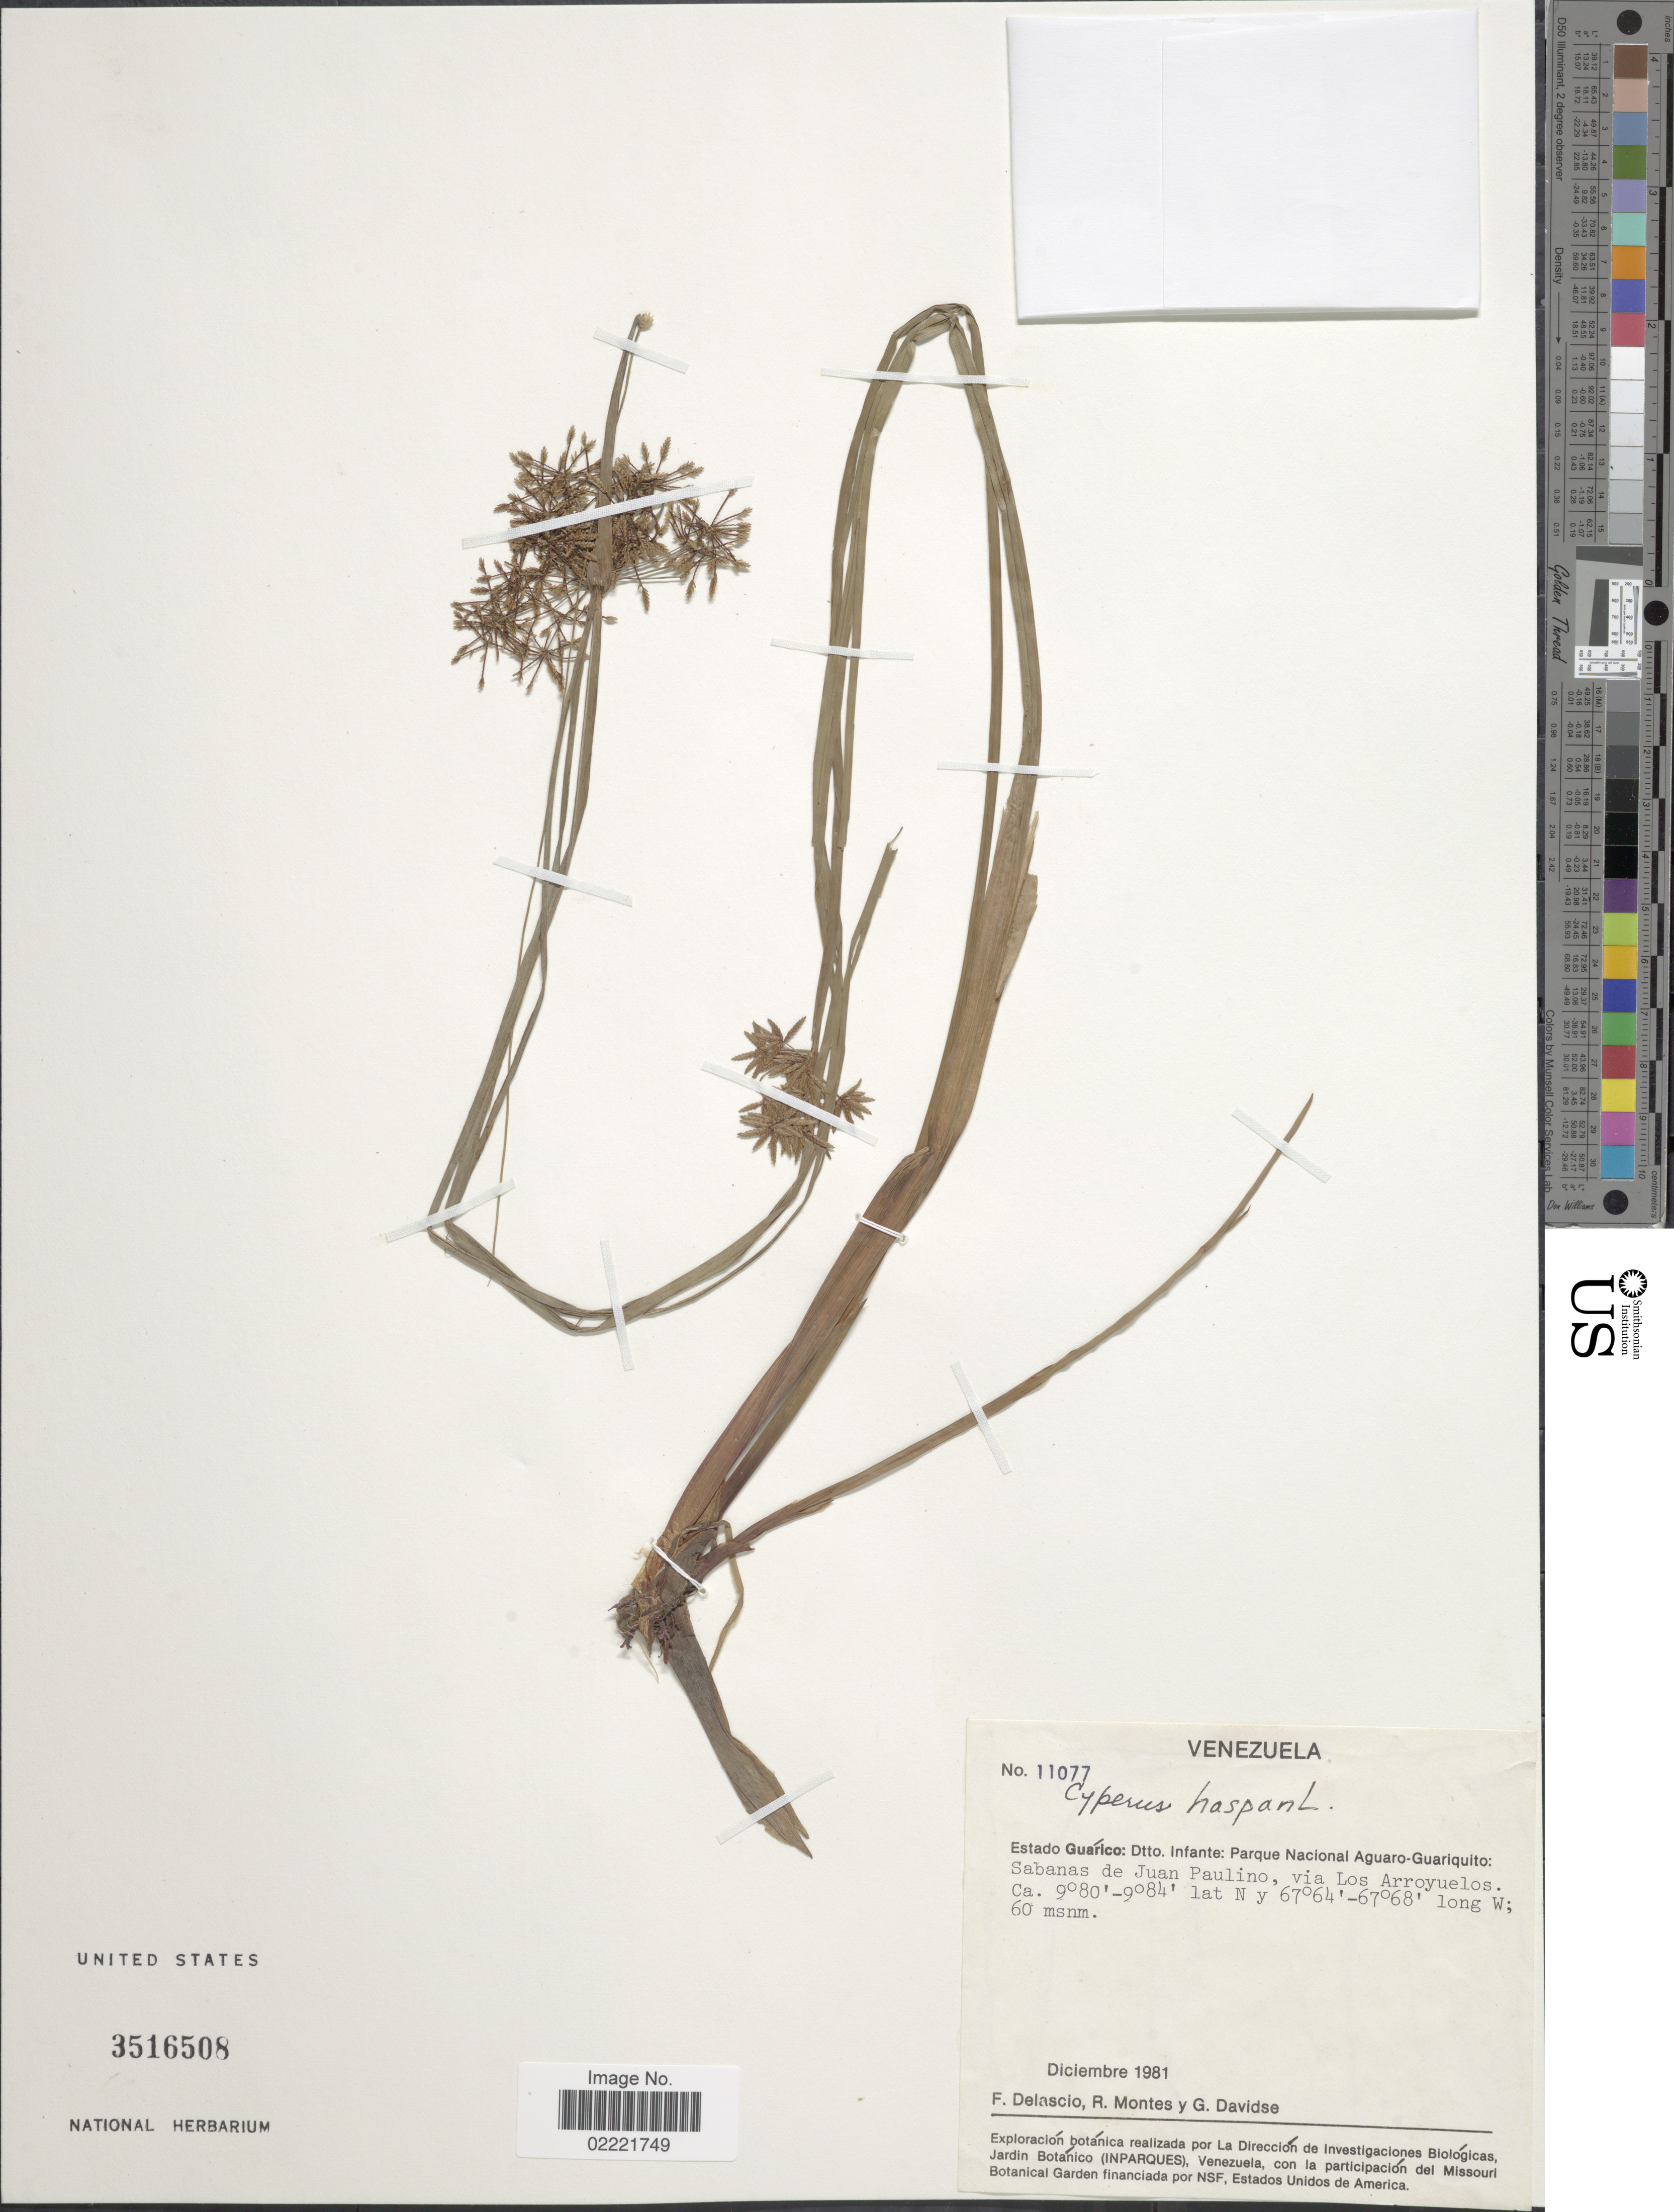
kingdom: Plantae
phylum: Tracheophyta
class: Liliopsida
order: Poales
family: Cyperaceae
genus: Cyperus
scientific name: Cyperus haspan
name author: L.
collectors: F. Delascio C., R. Montes & G. Davidse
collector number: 11077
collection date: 1981-12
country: Venezuela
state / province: Guárico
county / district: Leonardo Infante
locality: Dtto. Infante: Parque Nacional Aguaro-Guariquito: Sabanas de Juan Paulino, via Los Arroyuelos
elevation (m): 60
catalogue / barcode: US 3516508